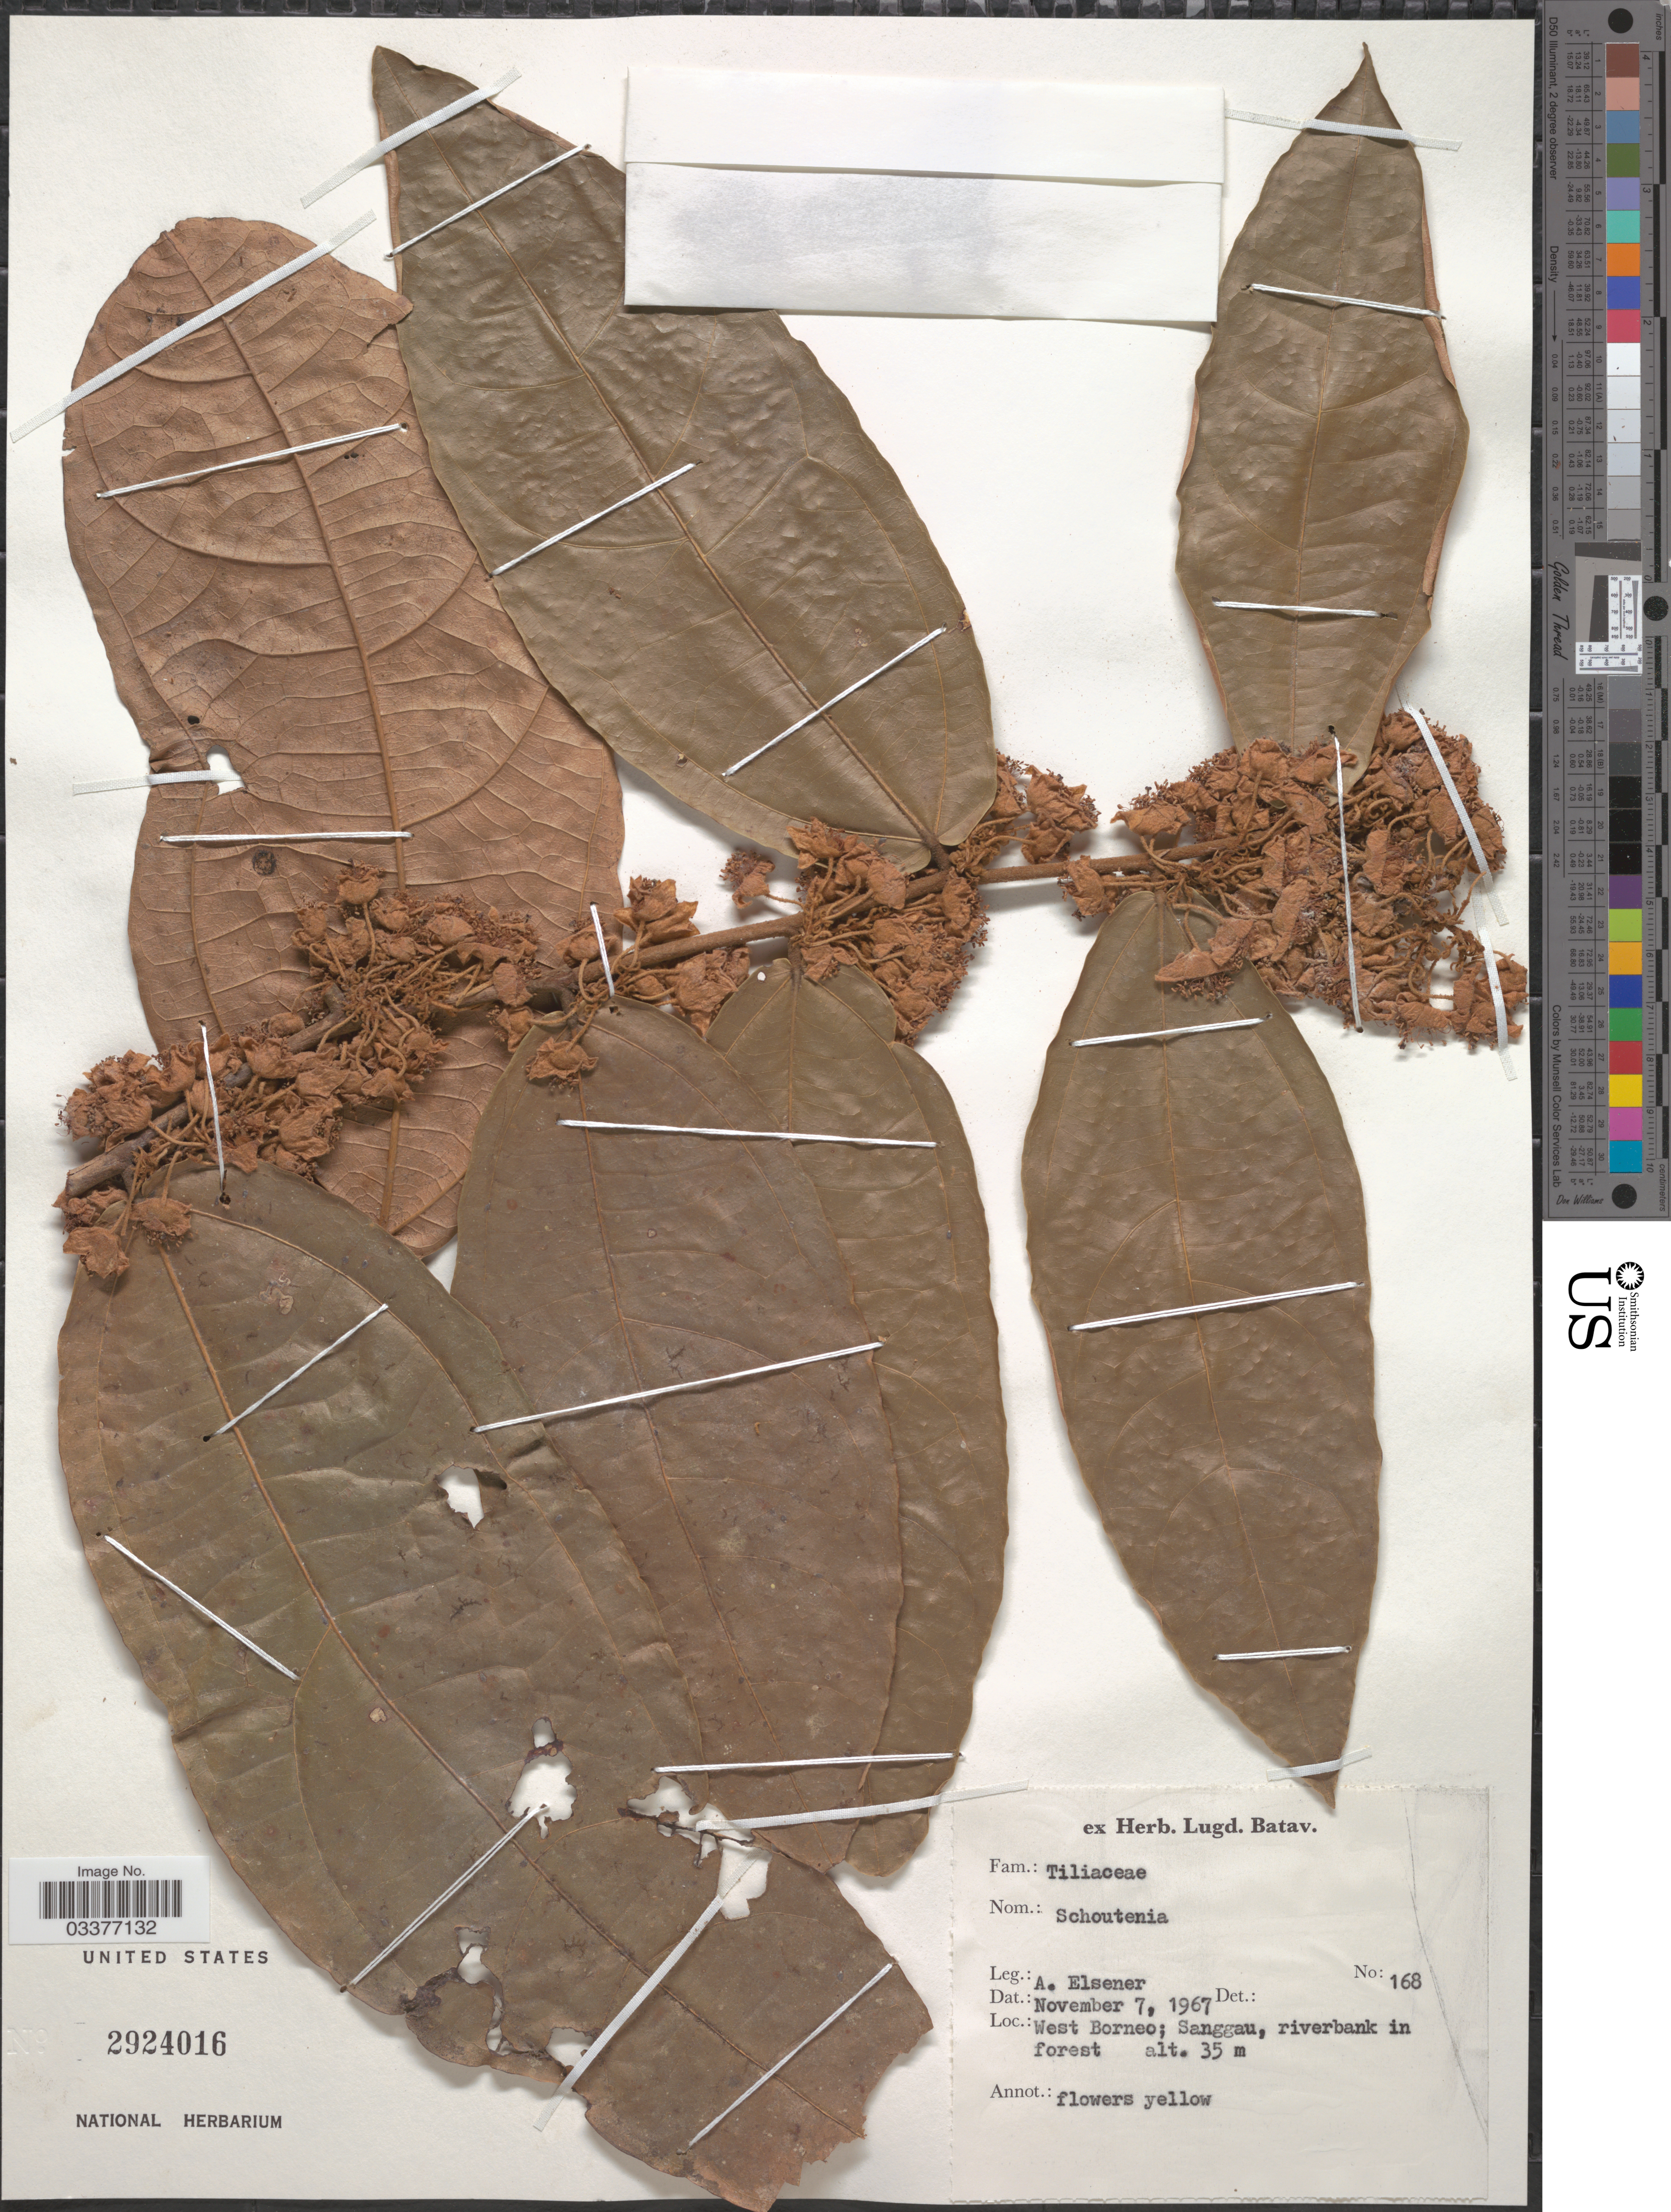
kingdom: Plantae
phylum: Tracheophyta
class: Magnoliopsida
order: Malvales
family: Malvaceae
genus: Schoutenia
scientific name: Schoutenia sp.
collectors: A. Elsener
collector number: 168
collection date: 1967-11-07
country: Indonesia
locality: West Borneo; Sanggau, riverbank in forest.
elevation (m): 35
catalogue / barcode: US 2924016